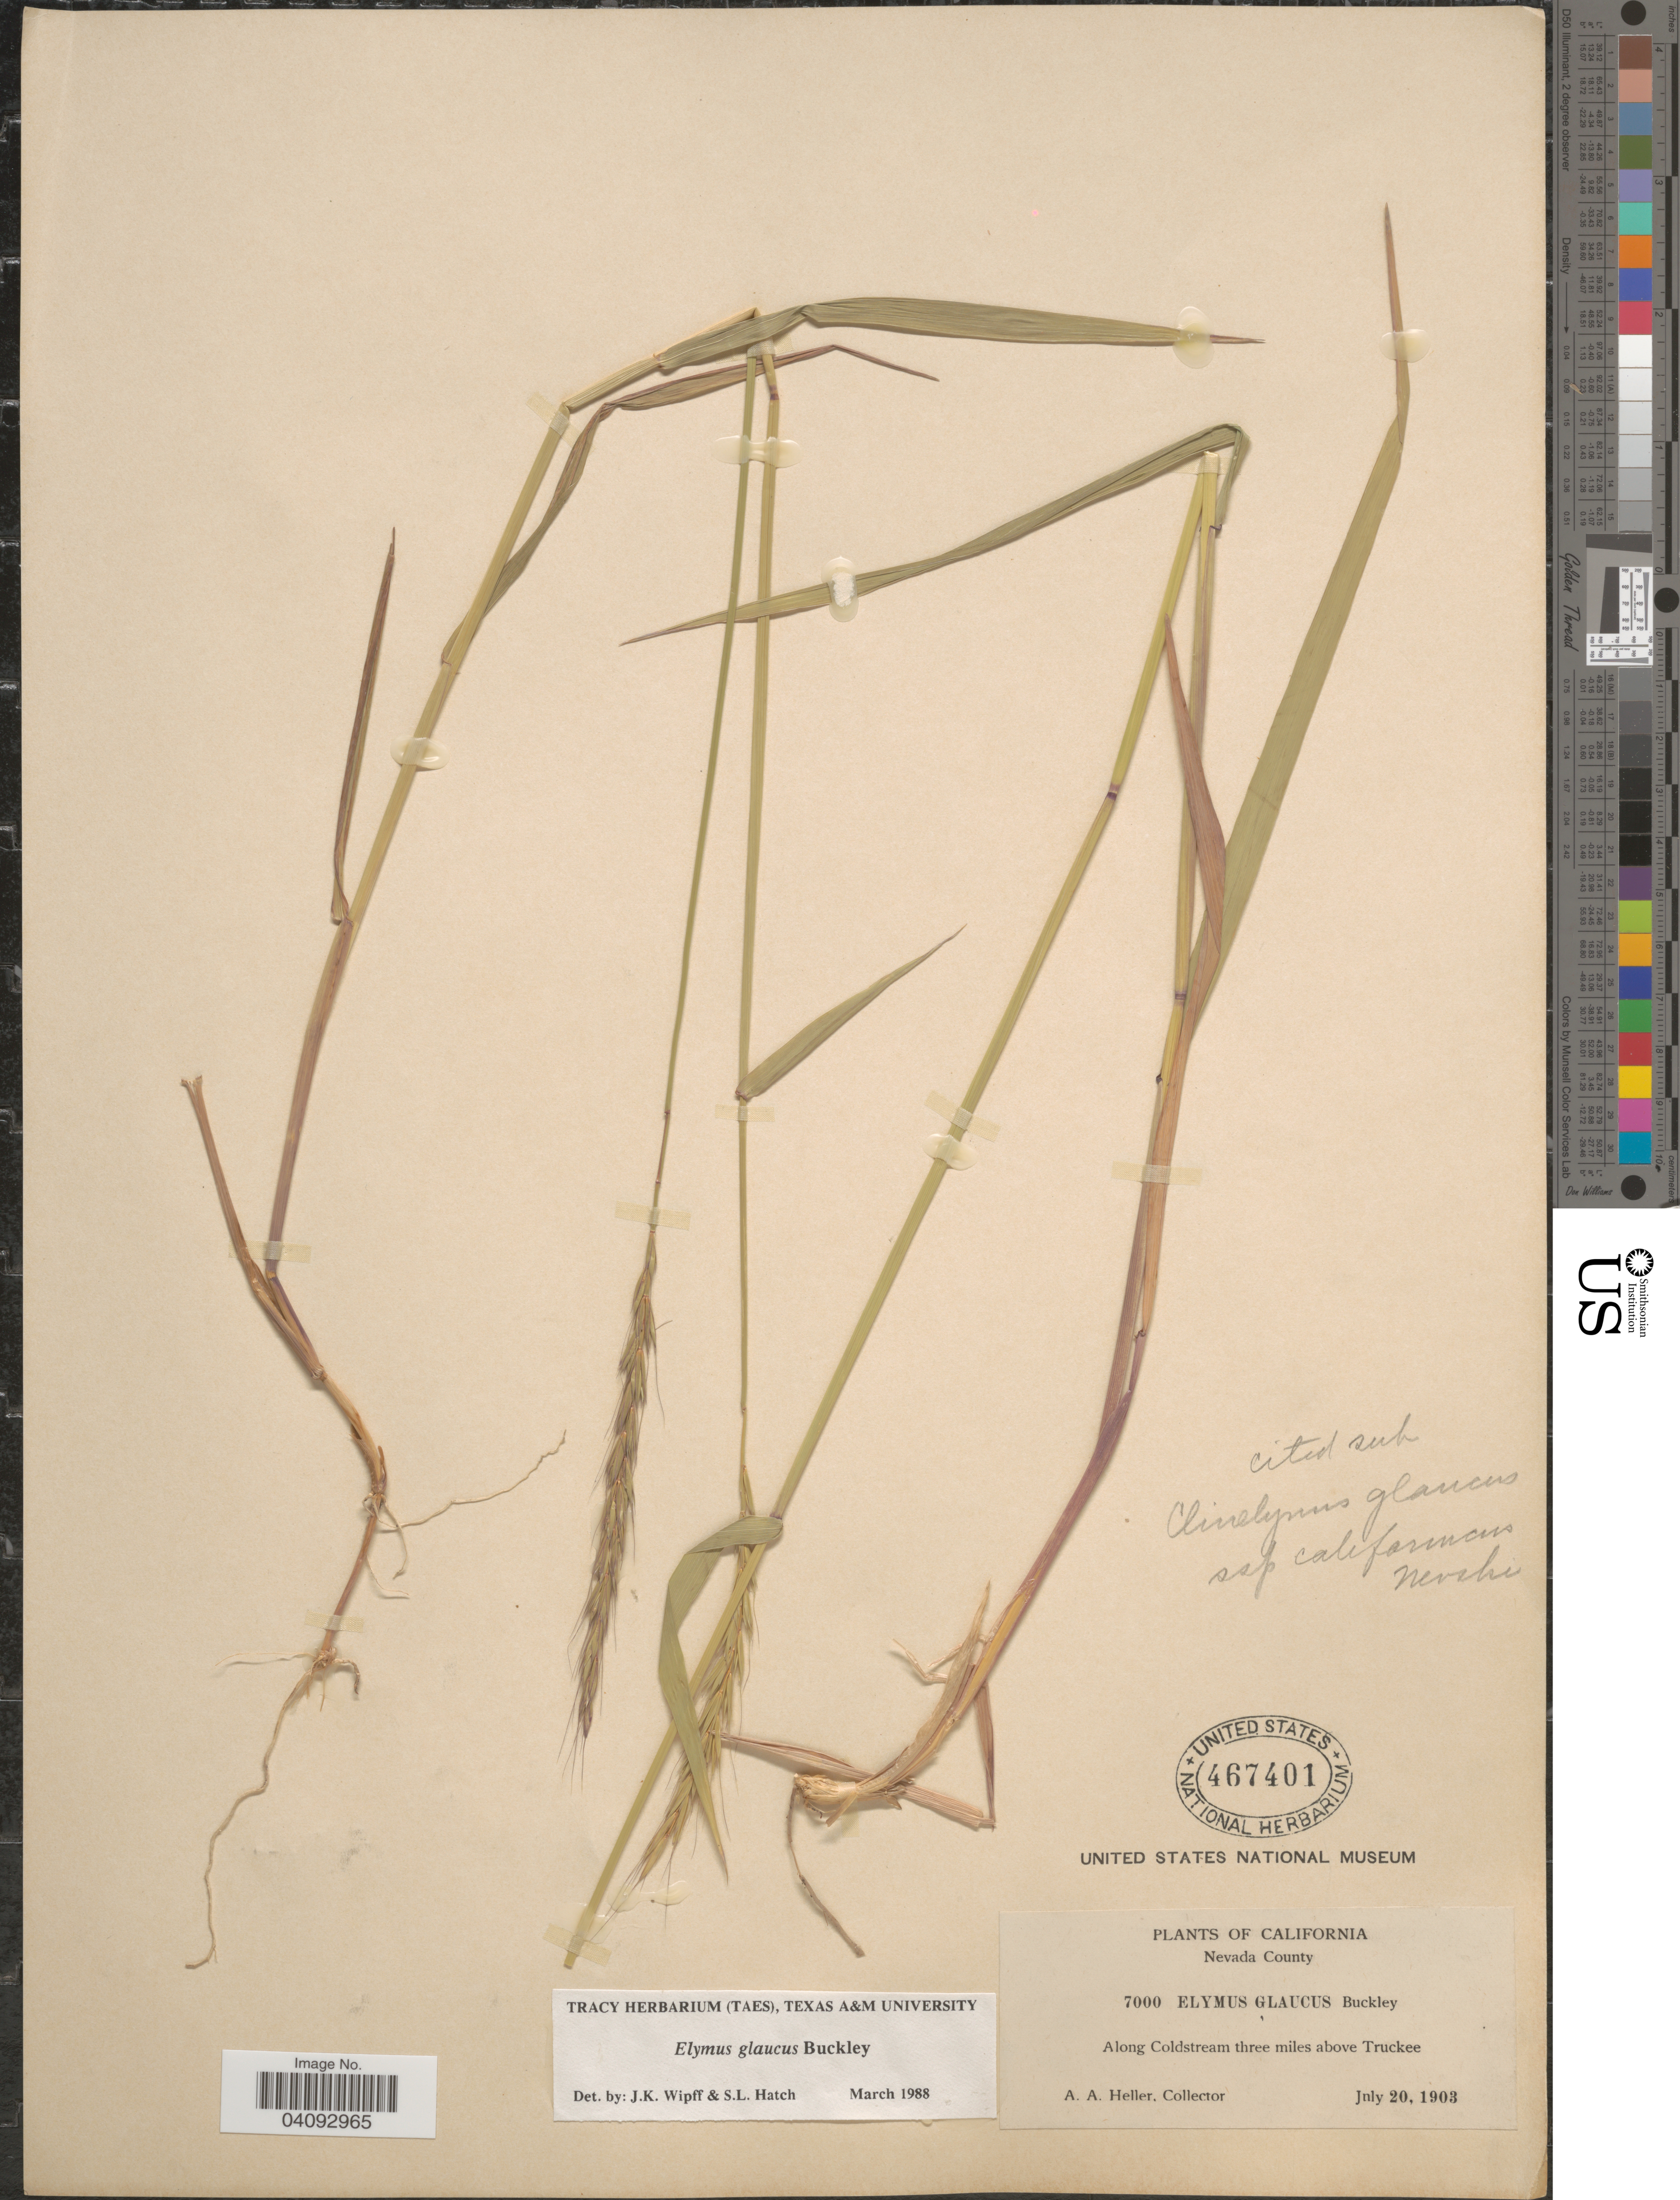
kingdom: Plantae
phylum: Tracheophyta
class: Liliopsida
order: Poales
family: Poaceae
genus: Elymus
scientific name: Elymus glaucus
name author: Buckley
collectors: A. A. Heller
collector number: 7000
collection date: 1903-07-20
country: United States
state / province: California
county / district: Nevada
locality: Nevada County. Along Coldstream three miles above Truckee.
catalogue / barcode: US 467401